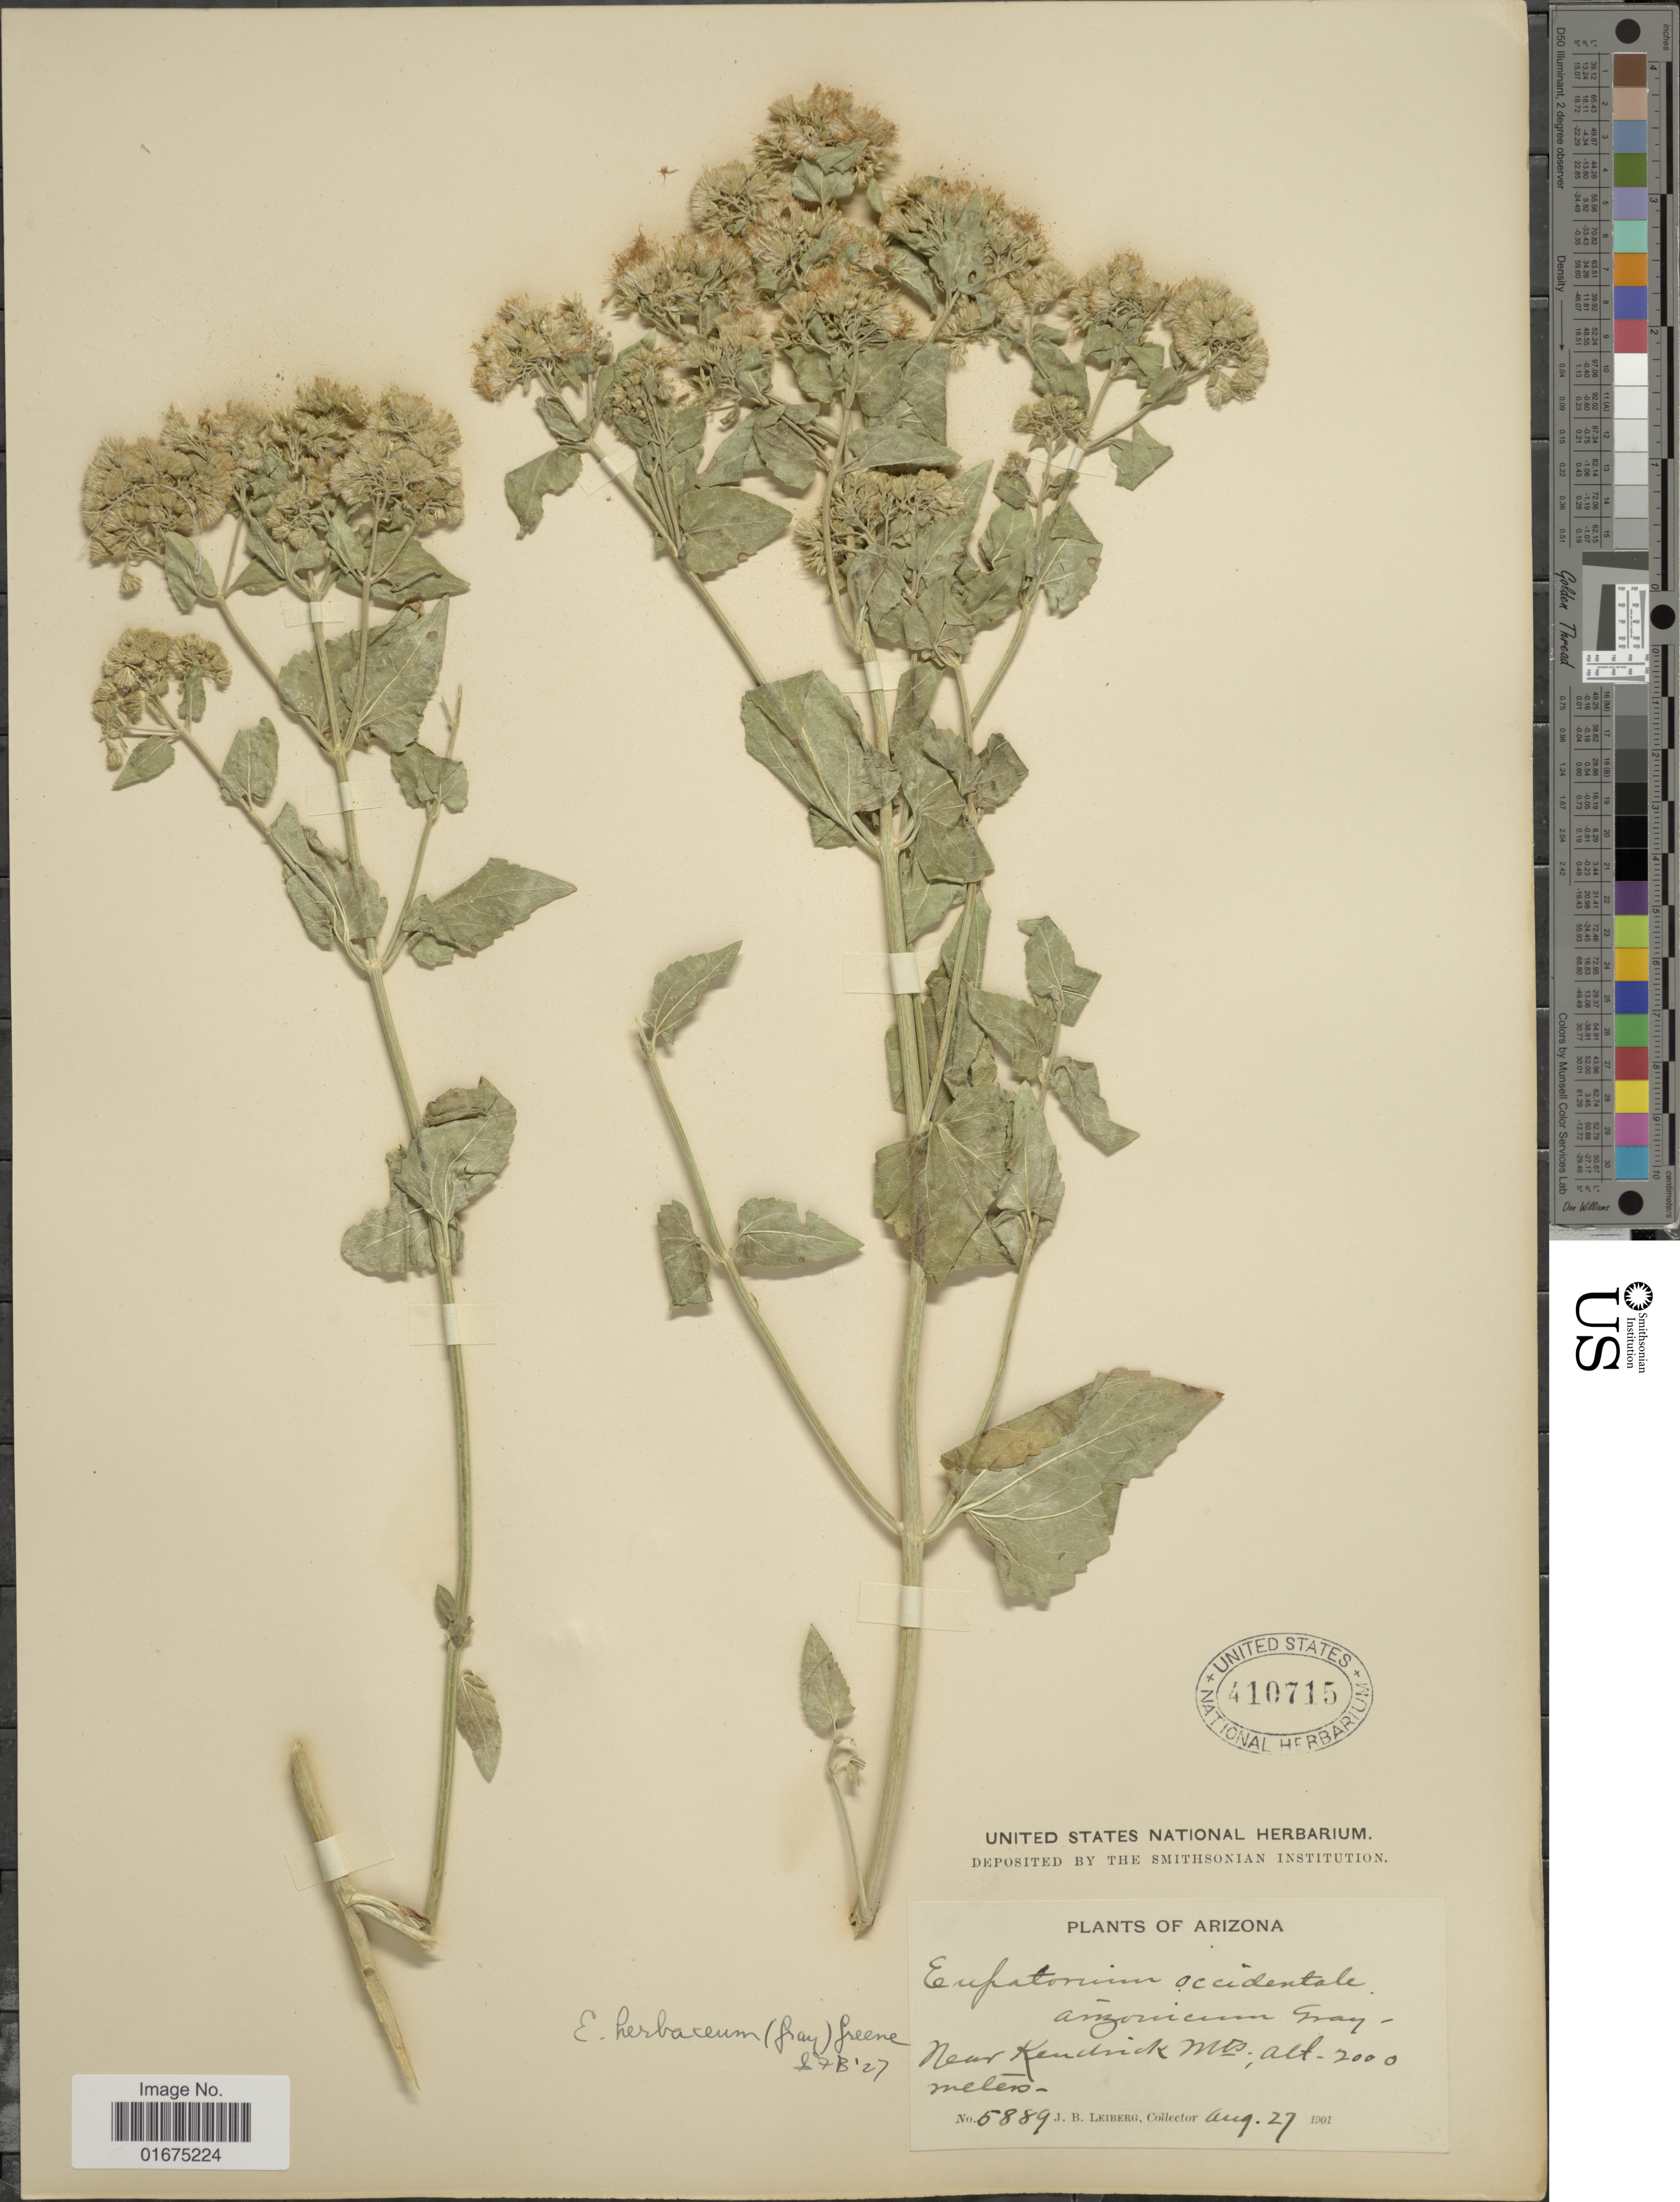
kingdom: Plantae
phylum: Tracheophyta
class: Magnoliopsida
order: Asterales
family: Asteraceae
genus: Ageratina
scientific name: Ageratina herbacea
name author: (A. Gray) R.M. King & H. Rob.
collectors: J. B. Leiberg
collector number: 5889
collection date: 1901-08-27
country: United States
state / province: Arizona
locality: Near Kendrick Mts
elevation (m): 2000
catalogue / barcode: US 410715